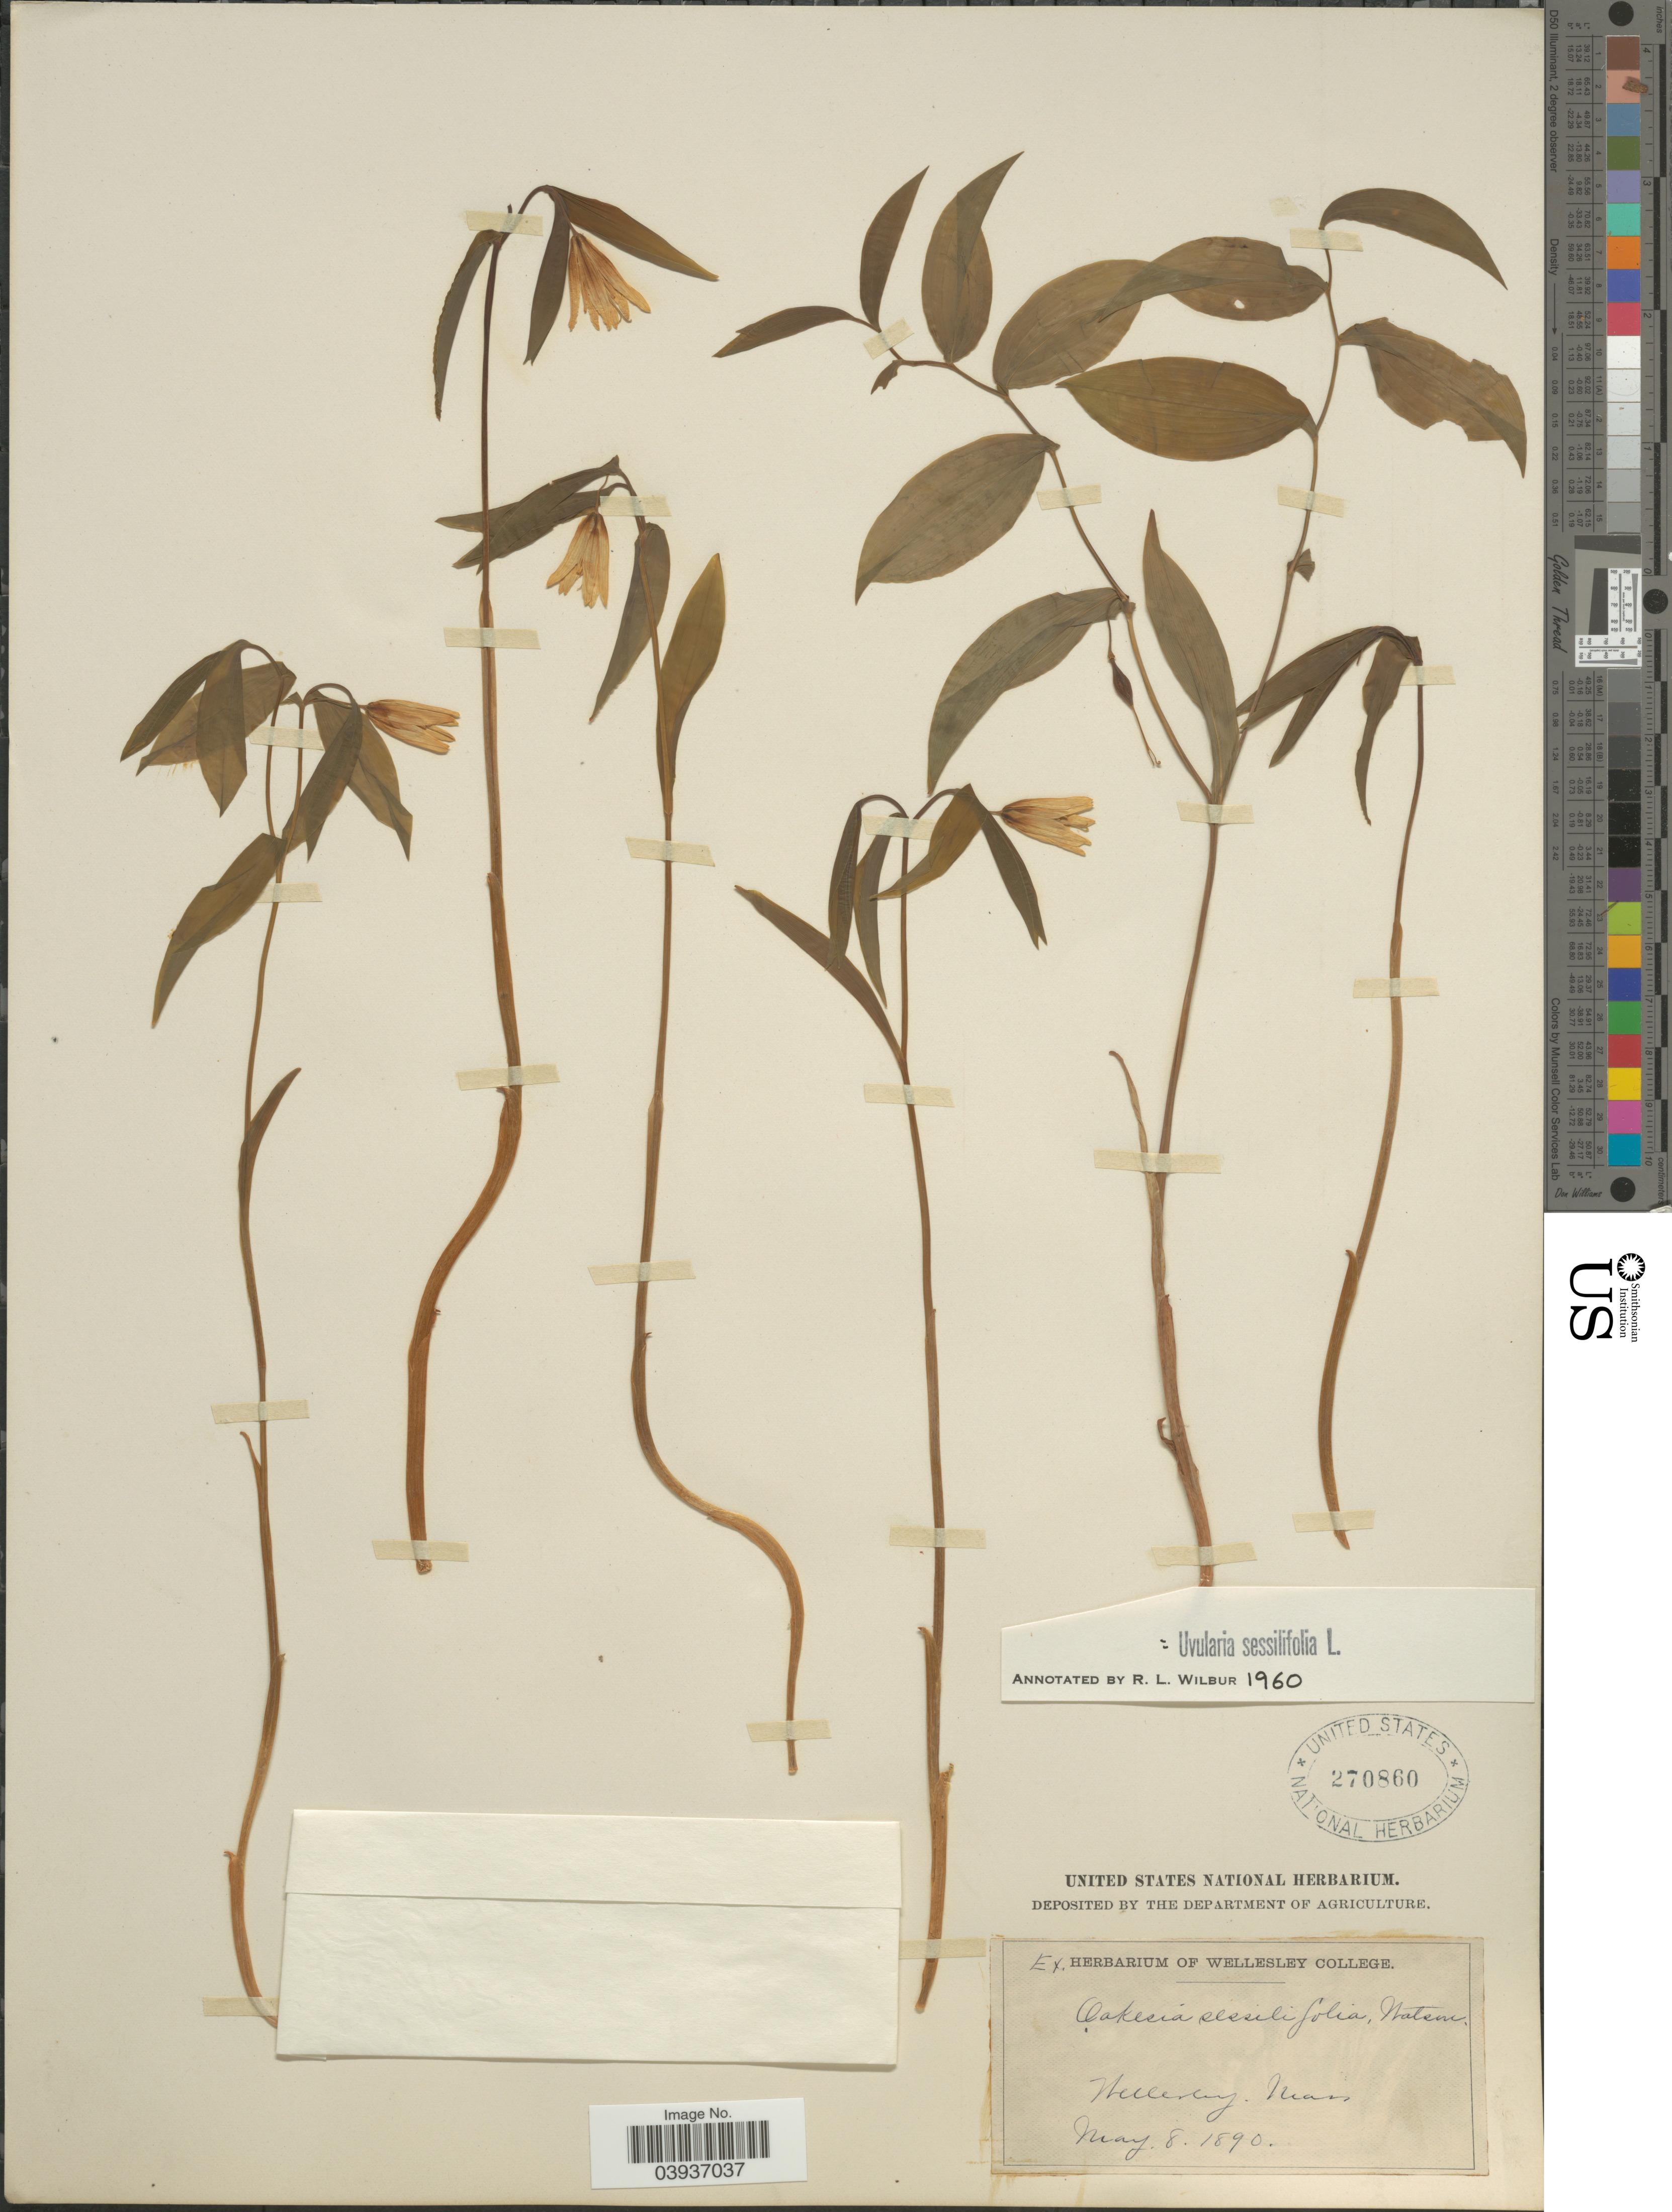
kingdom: Plantae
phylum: Tracheophyta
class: Liliopsida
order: Liliales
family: Colchicaceae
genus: Uvularia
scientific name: Uvularia sessilifolia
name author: L.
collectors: ex herb. Wellesley College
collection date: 1890-05-08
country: United States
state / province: Massachusetts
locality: Wellesley.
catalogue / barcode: US 270860